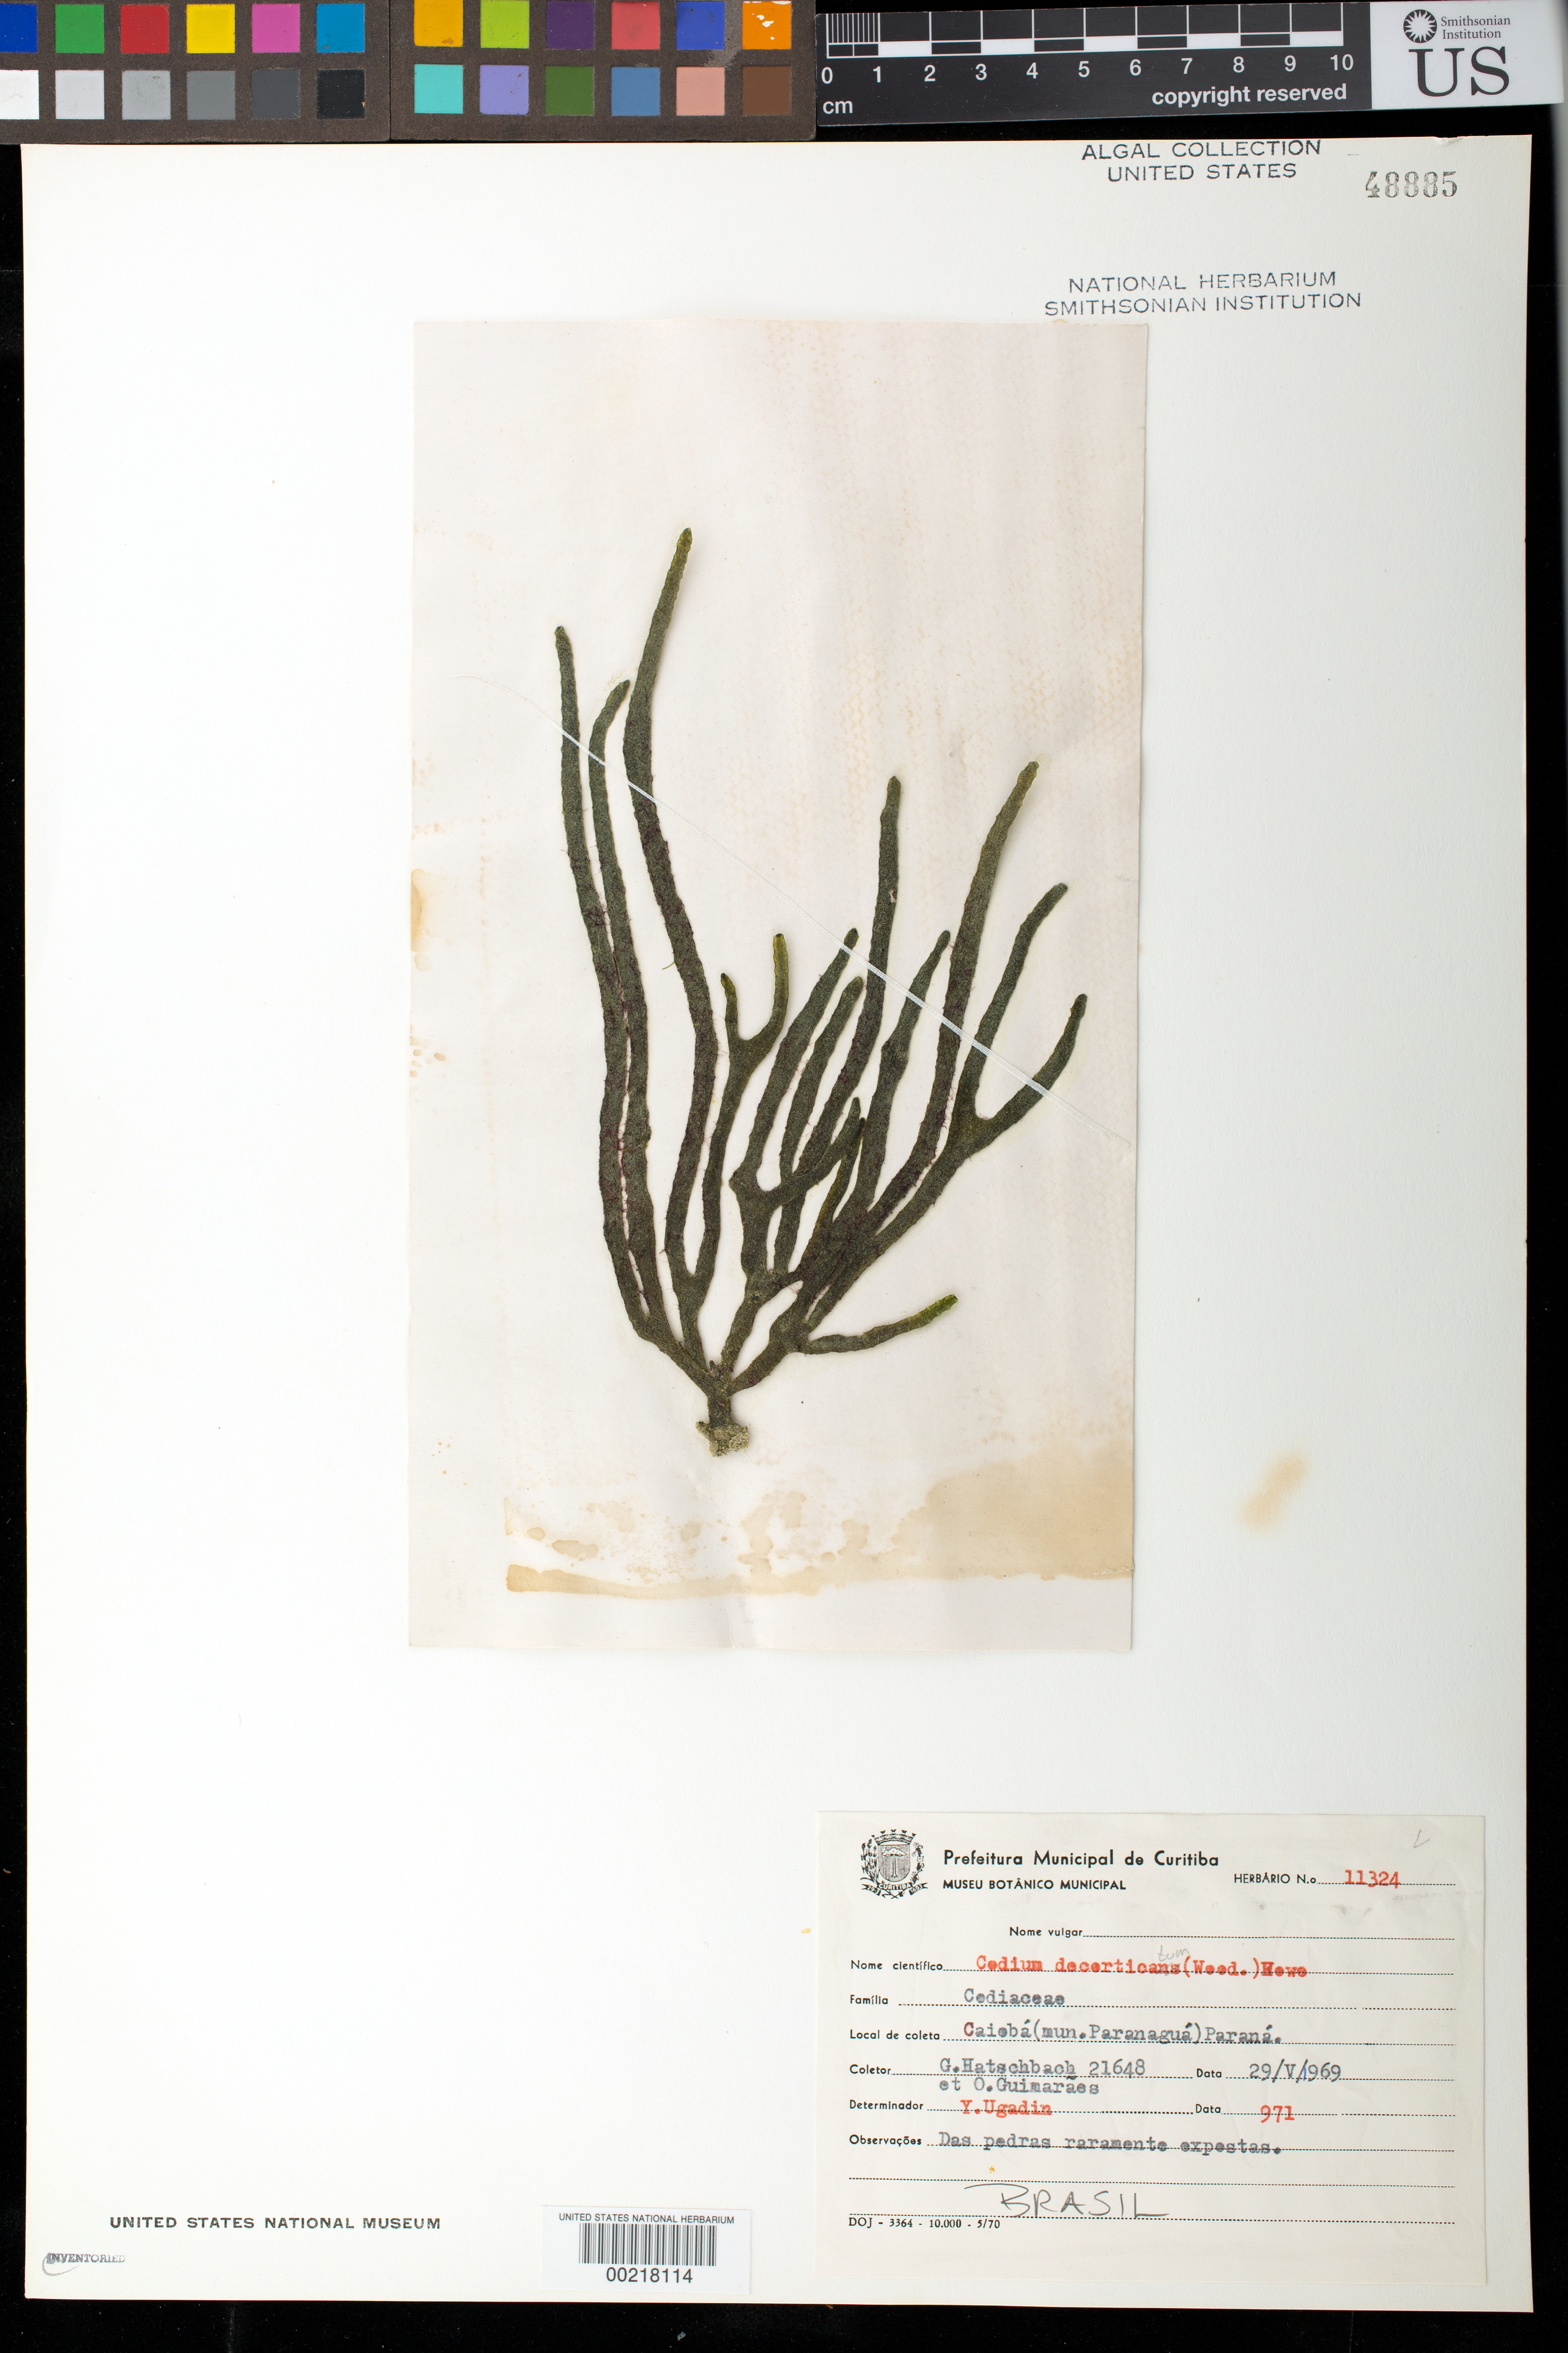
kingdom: Plantae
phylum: Chlorophyta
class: Ulvophyceae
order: Bryopsidales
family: Codiaceae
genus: Codium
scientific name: Codium decorticatum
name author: (Woodw.) M. Howe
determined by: Ugadin, Y.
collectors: G. Hatschbach & O. A. Guimarães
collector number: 21648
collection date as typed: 29 May 1969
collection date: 1969-05-29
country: Brazil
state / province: Paraná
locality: Caioba, mun. paranagua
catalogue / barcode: US 48885